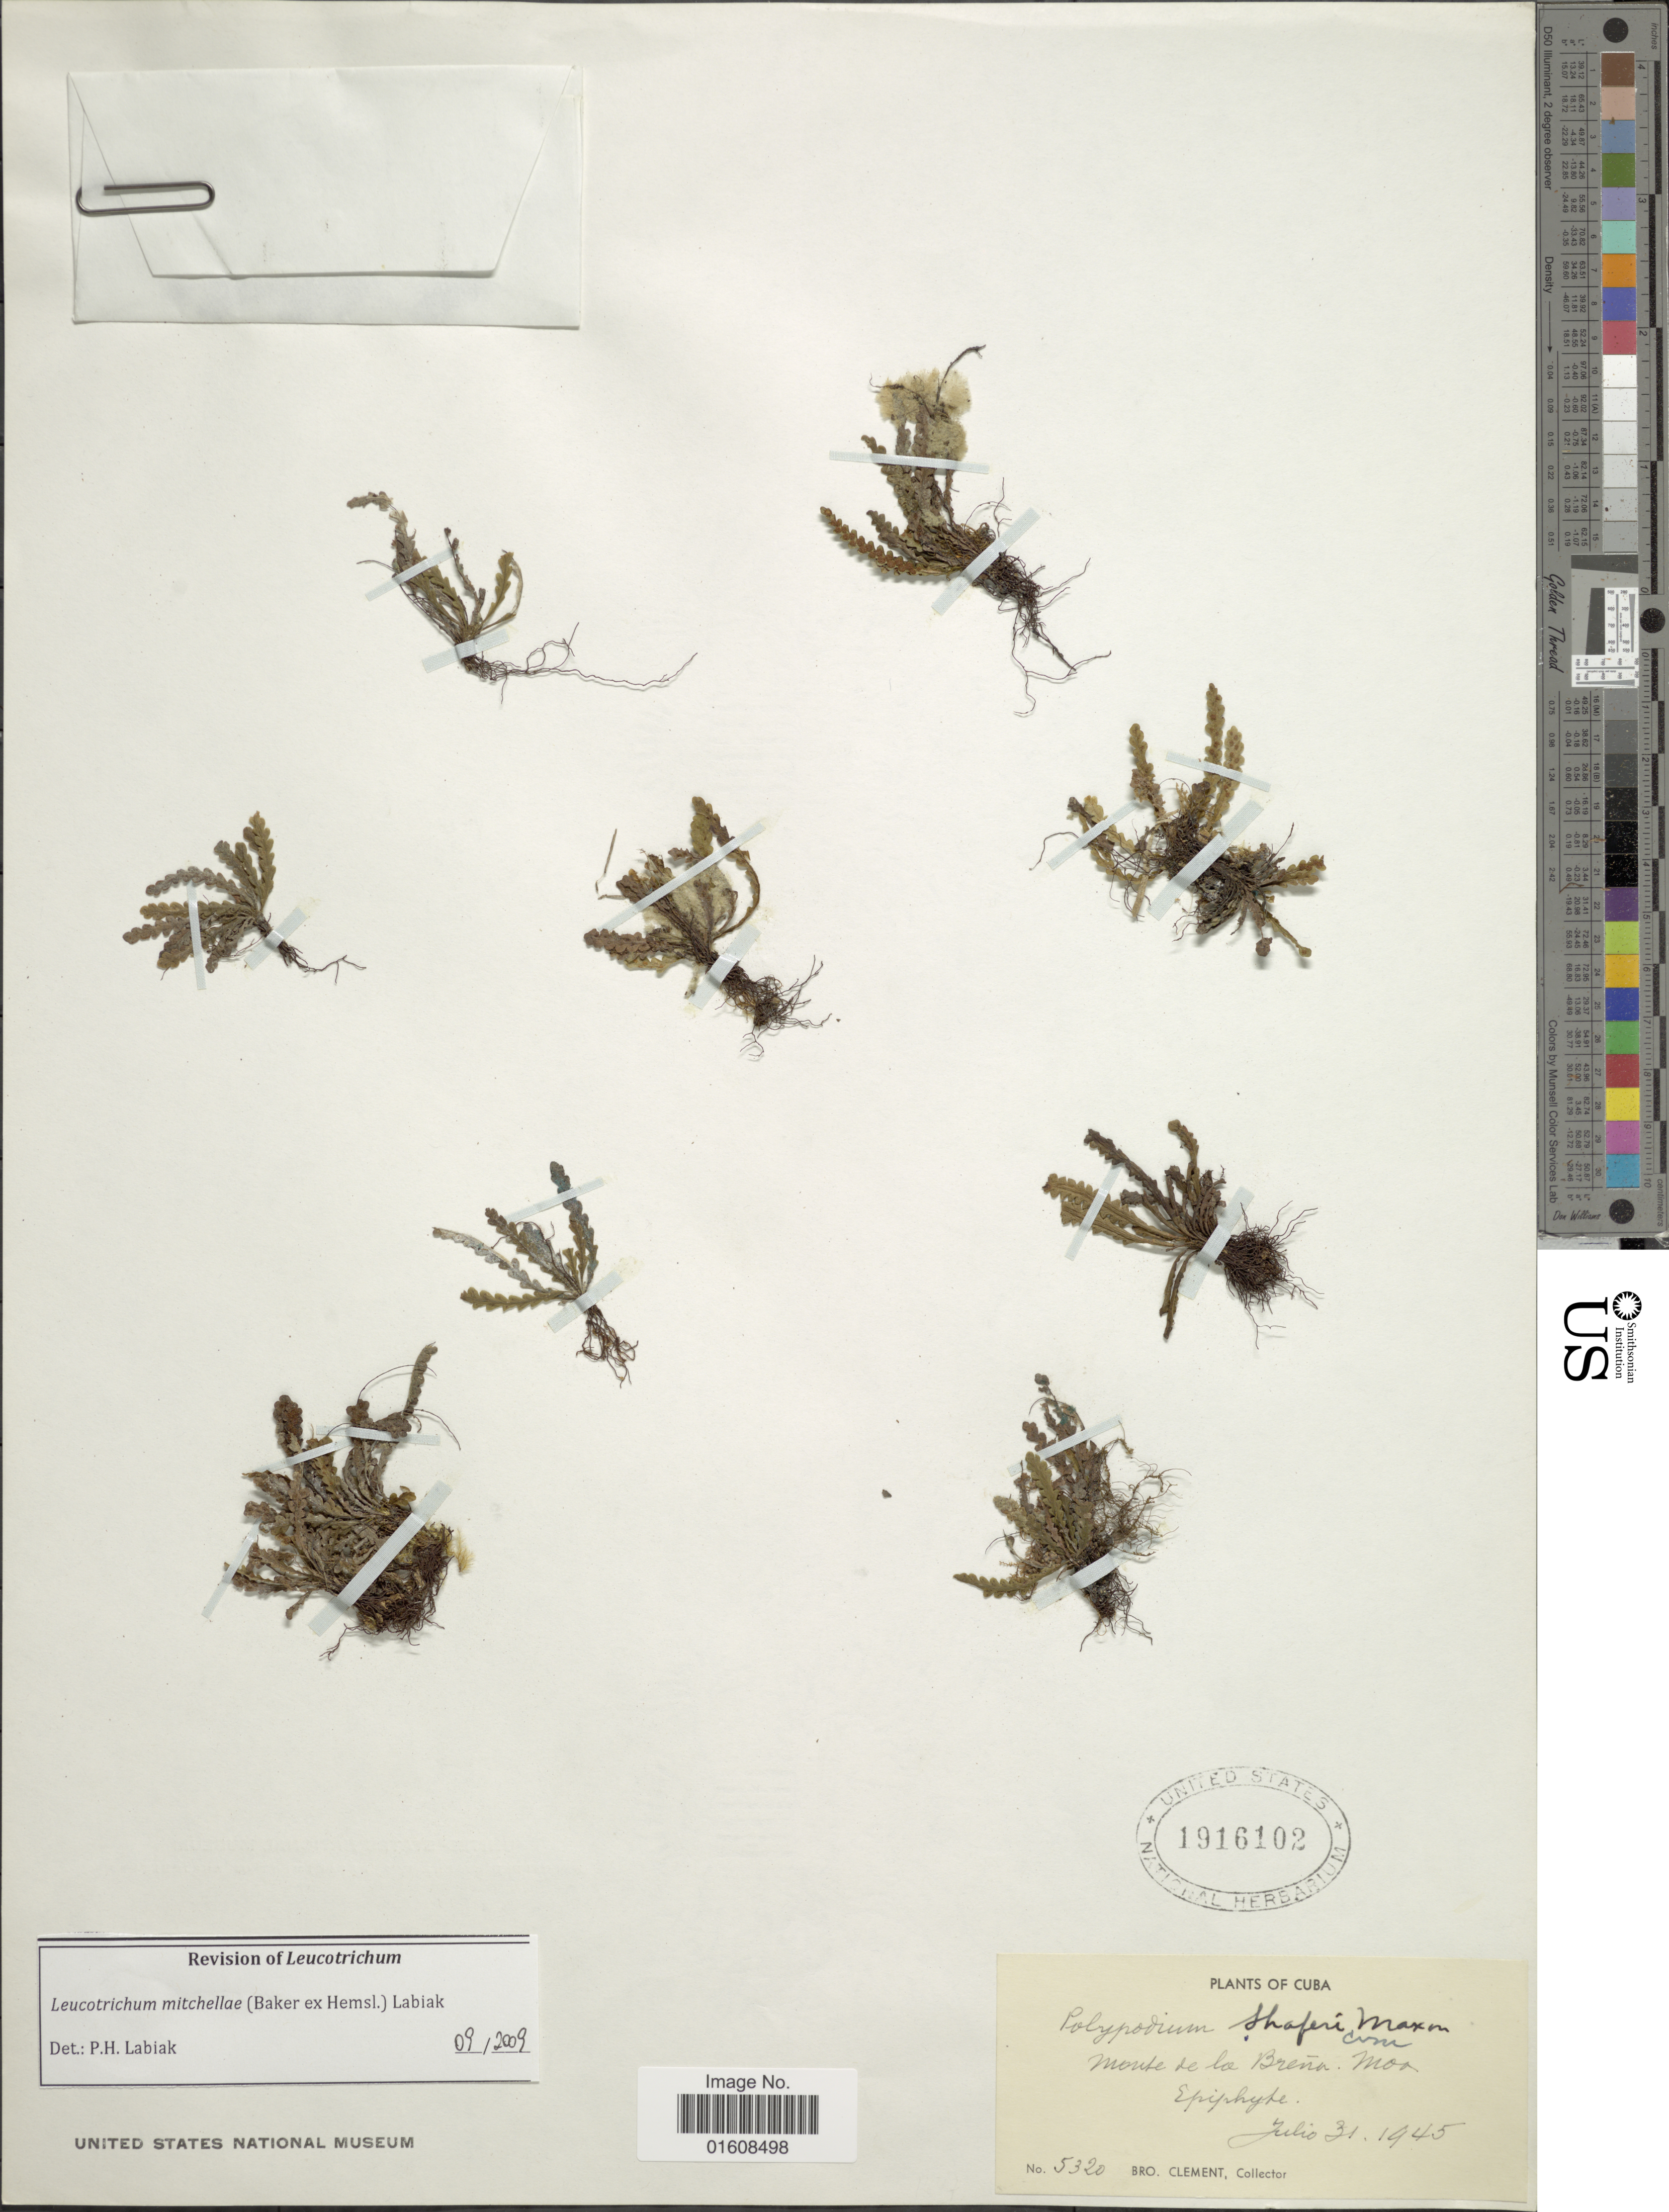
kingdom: Plantae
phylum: Tracheophyta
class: Polypodiopsida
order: Polypodiales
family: Polypodiaceae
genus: Leucotrichum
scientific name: Leucotrichum mitchelliae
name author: (Baker) Labiak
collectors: B. Clement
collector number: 5320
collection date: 1945-07-31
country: Cuba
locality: Moute de la Brena. Moa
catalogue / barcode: US 1916102